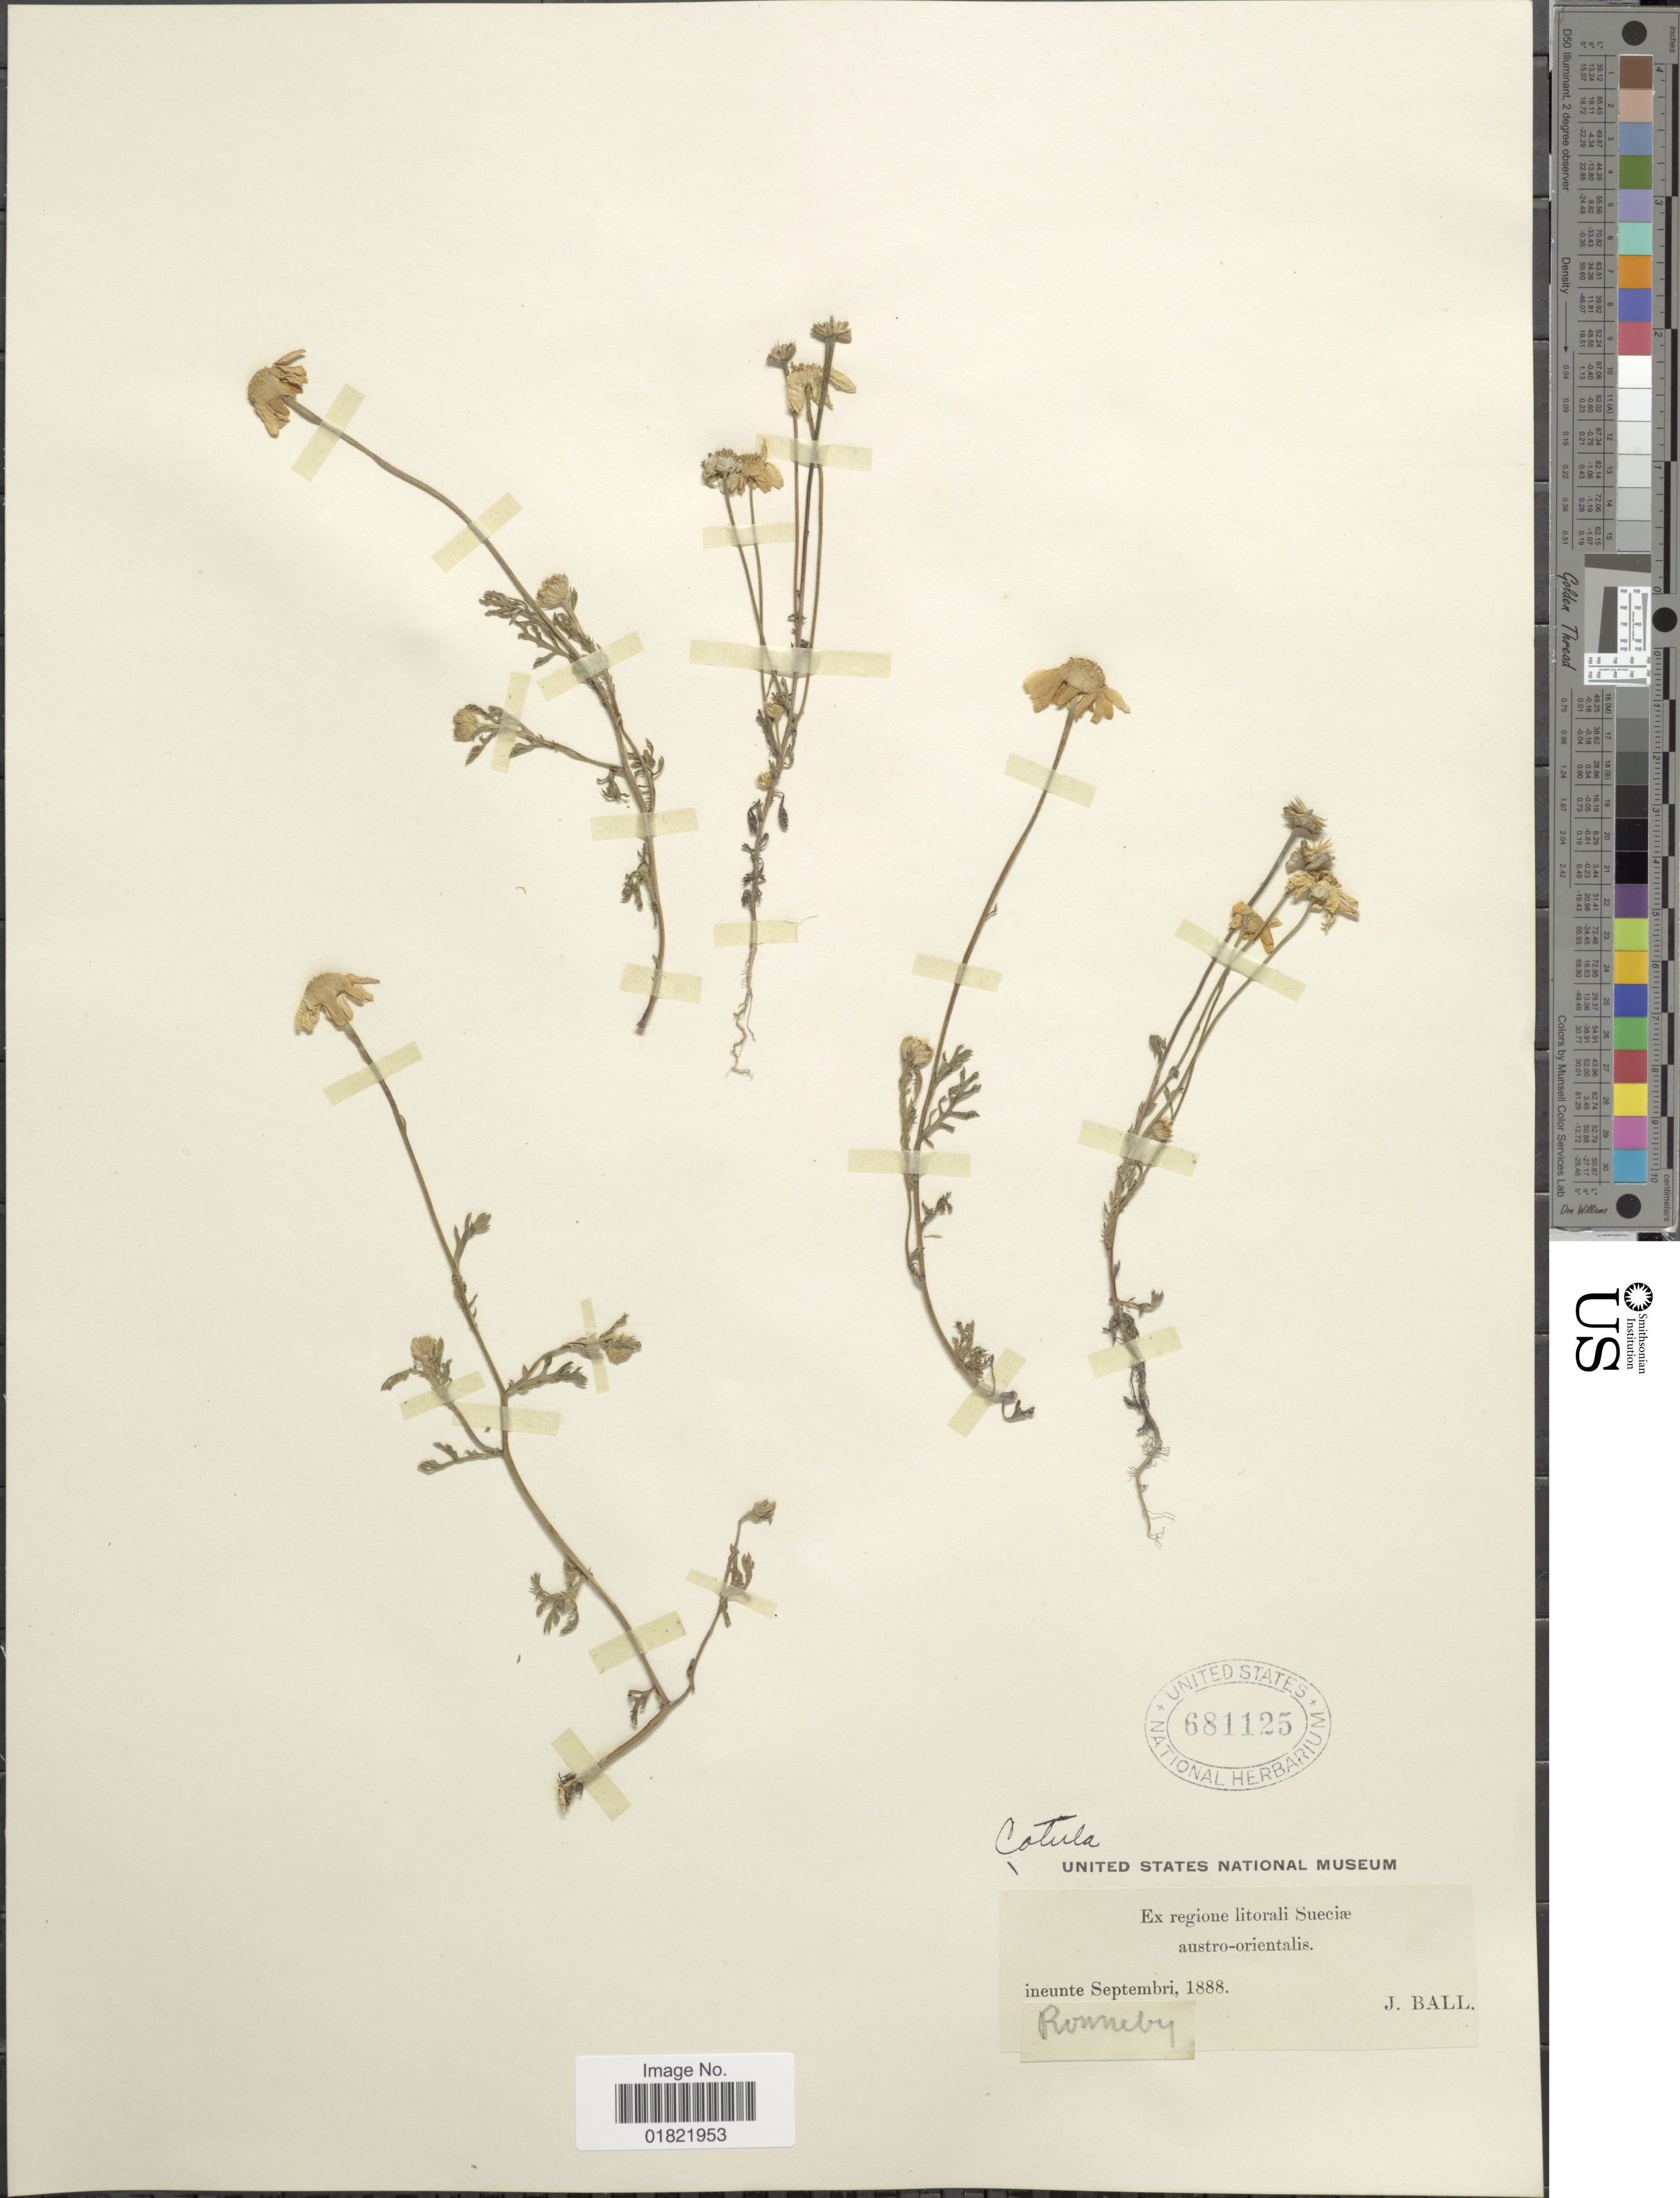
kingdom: Plantae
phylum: Tracheophyta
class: Magnoliopsida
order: Asterales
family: Asteraceae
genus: Anthemis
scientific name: Anthemis sp.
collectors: J. Ball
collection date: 1888-09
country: Sweden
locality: Sueciae, austro-orientalis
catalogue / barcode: US 681125